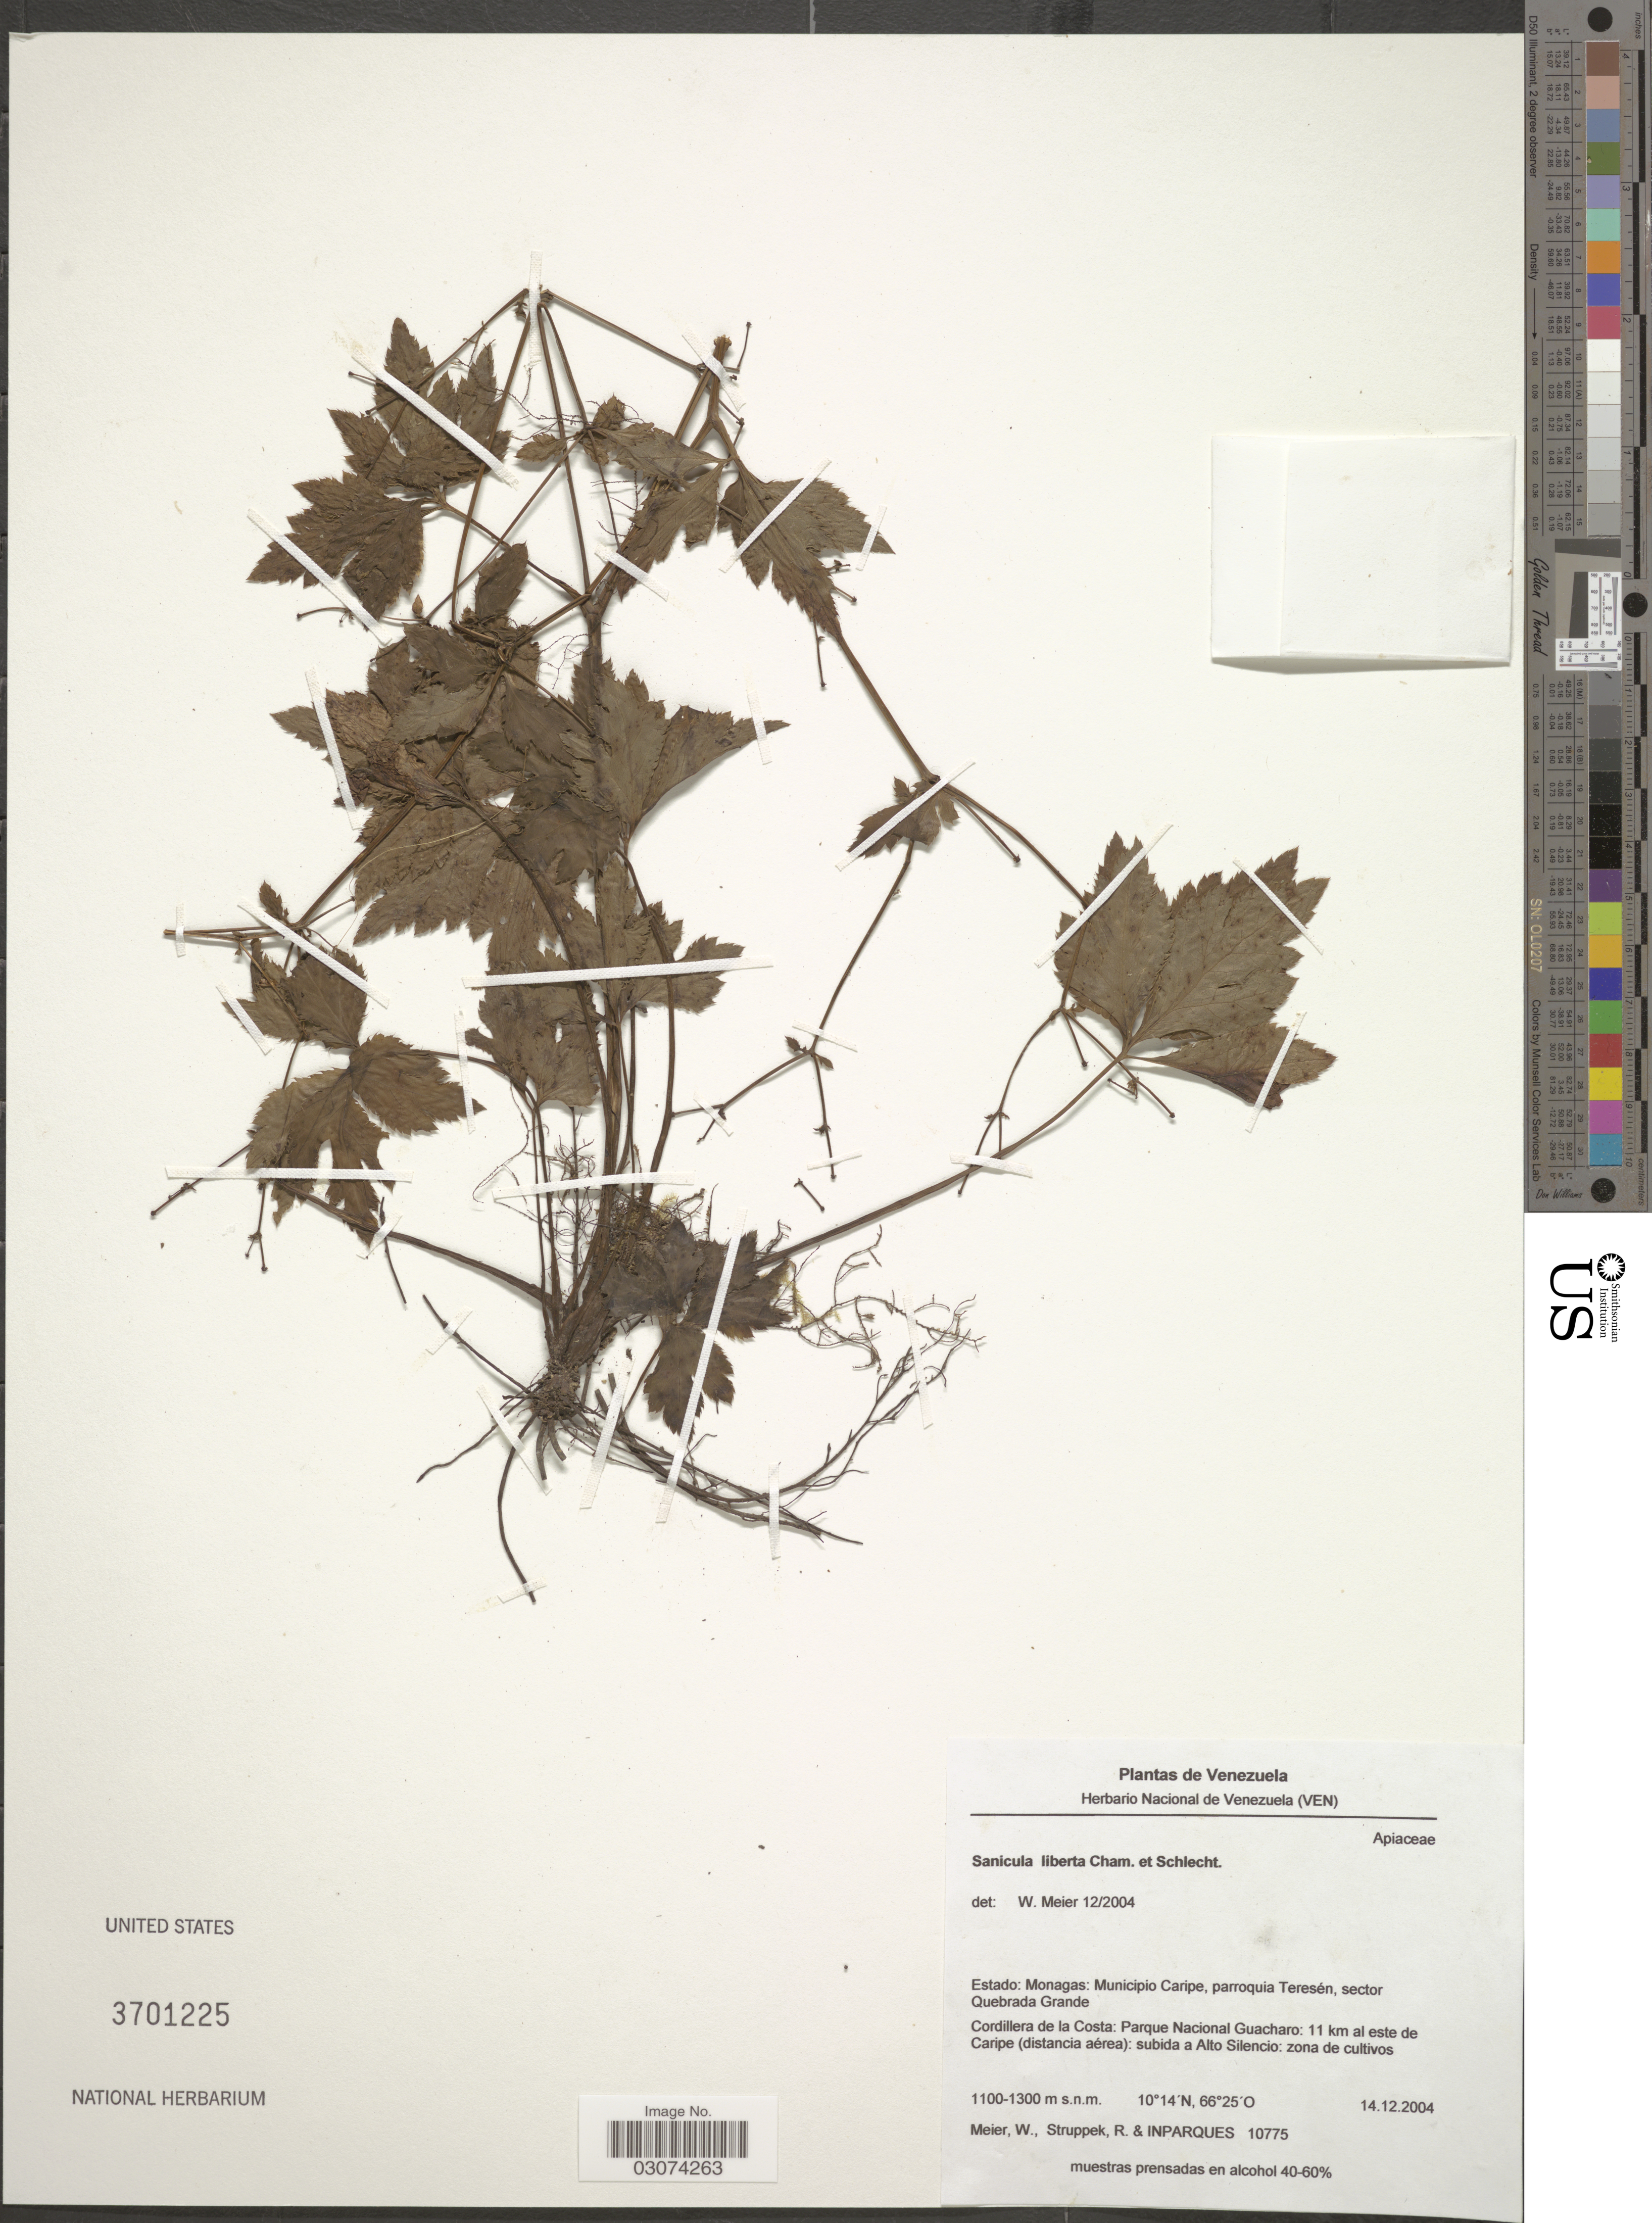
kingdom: Plantae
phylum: Tracheophyta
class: Magnoliopsida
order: Apiales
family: Apiaceae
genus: Sanicula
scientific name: Sanicula liberta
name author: Cham. & Schltdl.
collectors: W. Meier, R. Struppek & Inparques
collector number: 10775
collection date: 2004-12-14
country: Venezuela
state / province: Monagas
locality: Municipio Caripe, parroquia Teresén, sector Quebrada Grande. Cordillera de la Costa: Parque Nacional Guacharo: 11 km al este de Caripe (distancia aérea): subida a Alto Silencio: zona de cultivos.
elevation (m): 1100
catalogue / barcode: US 3701225